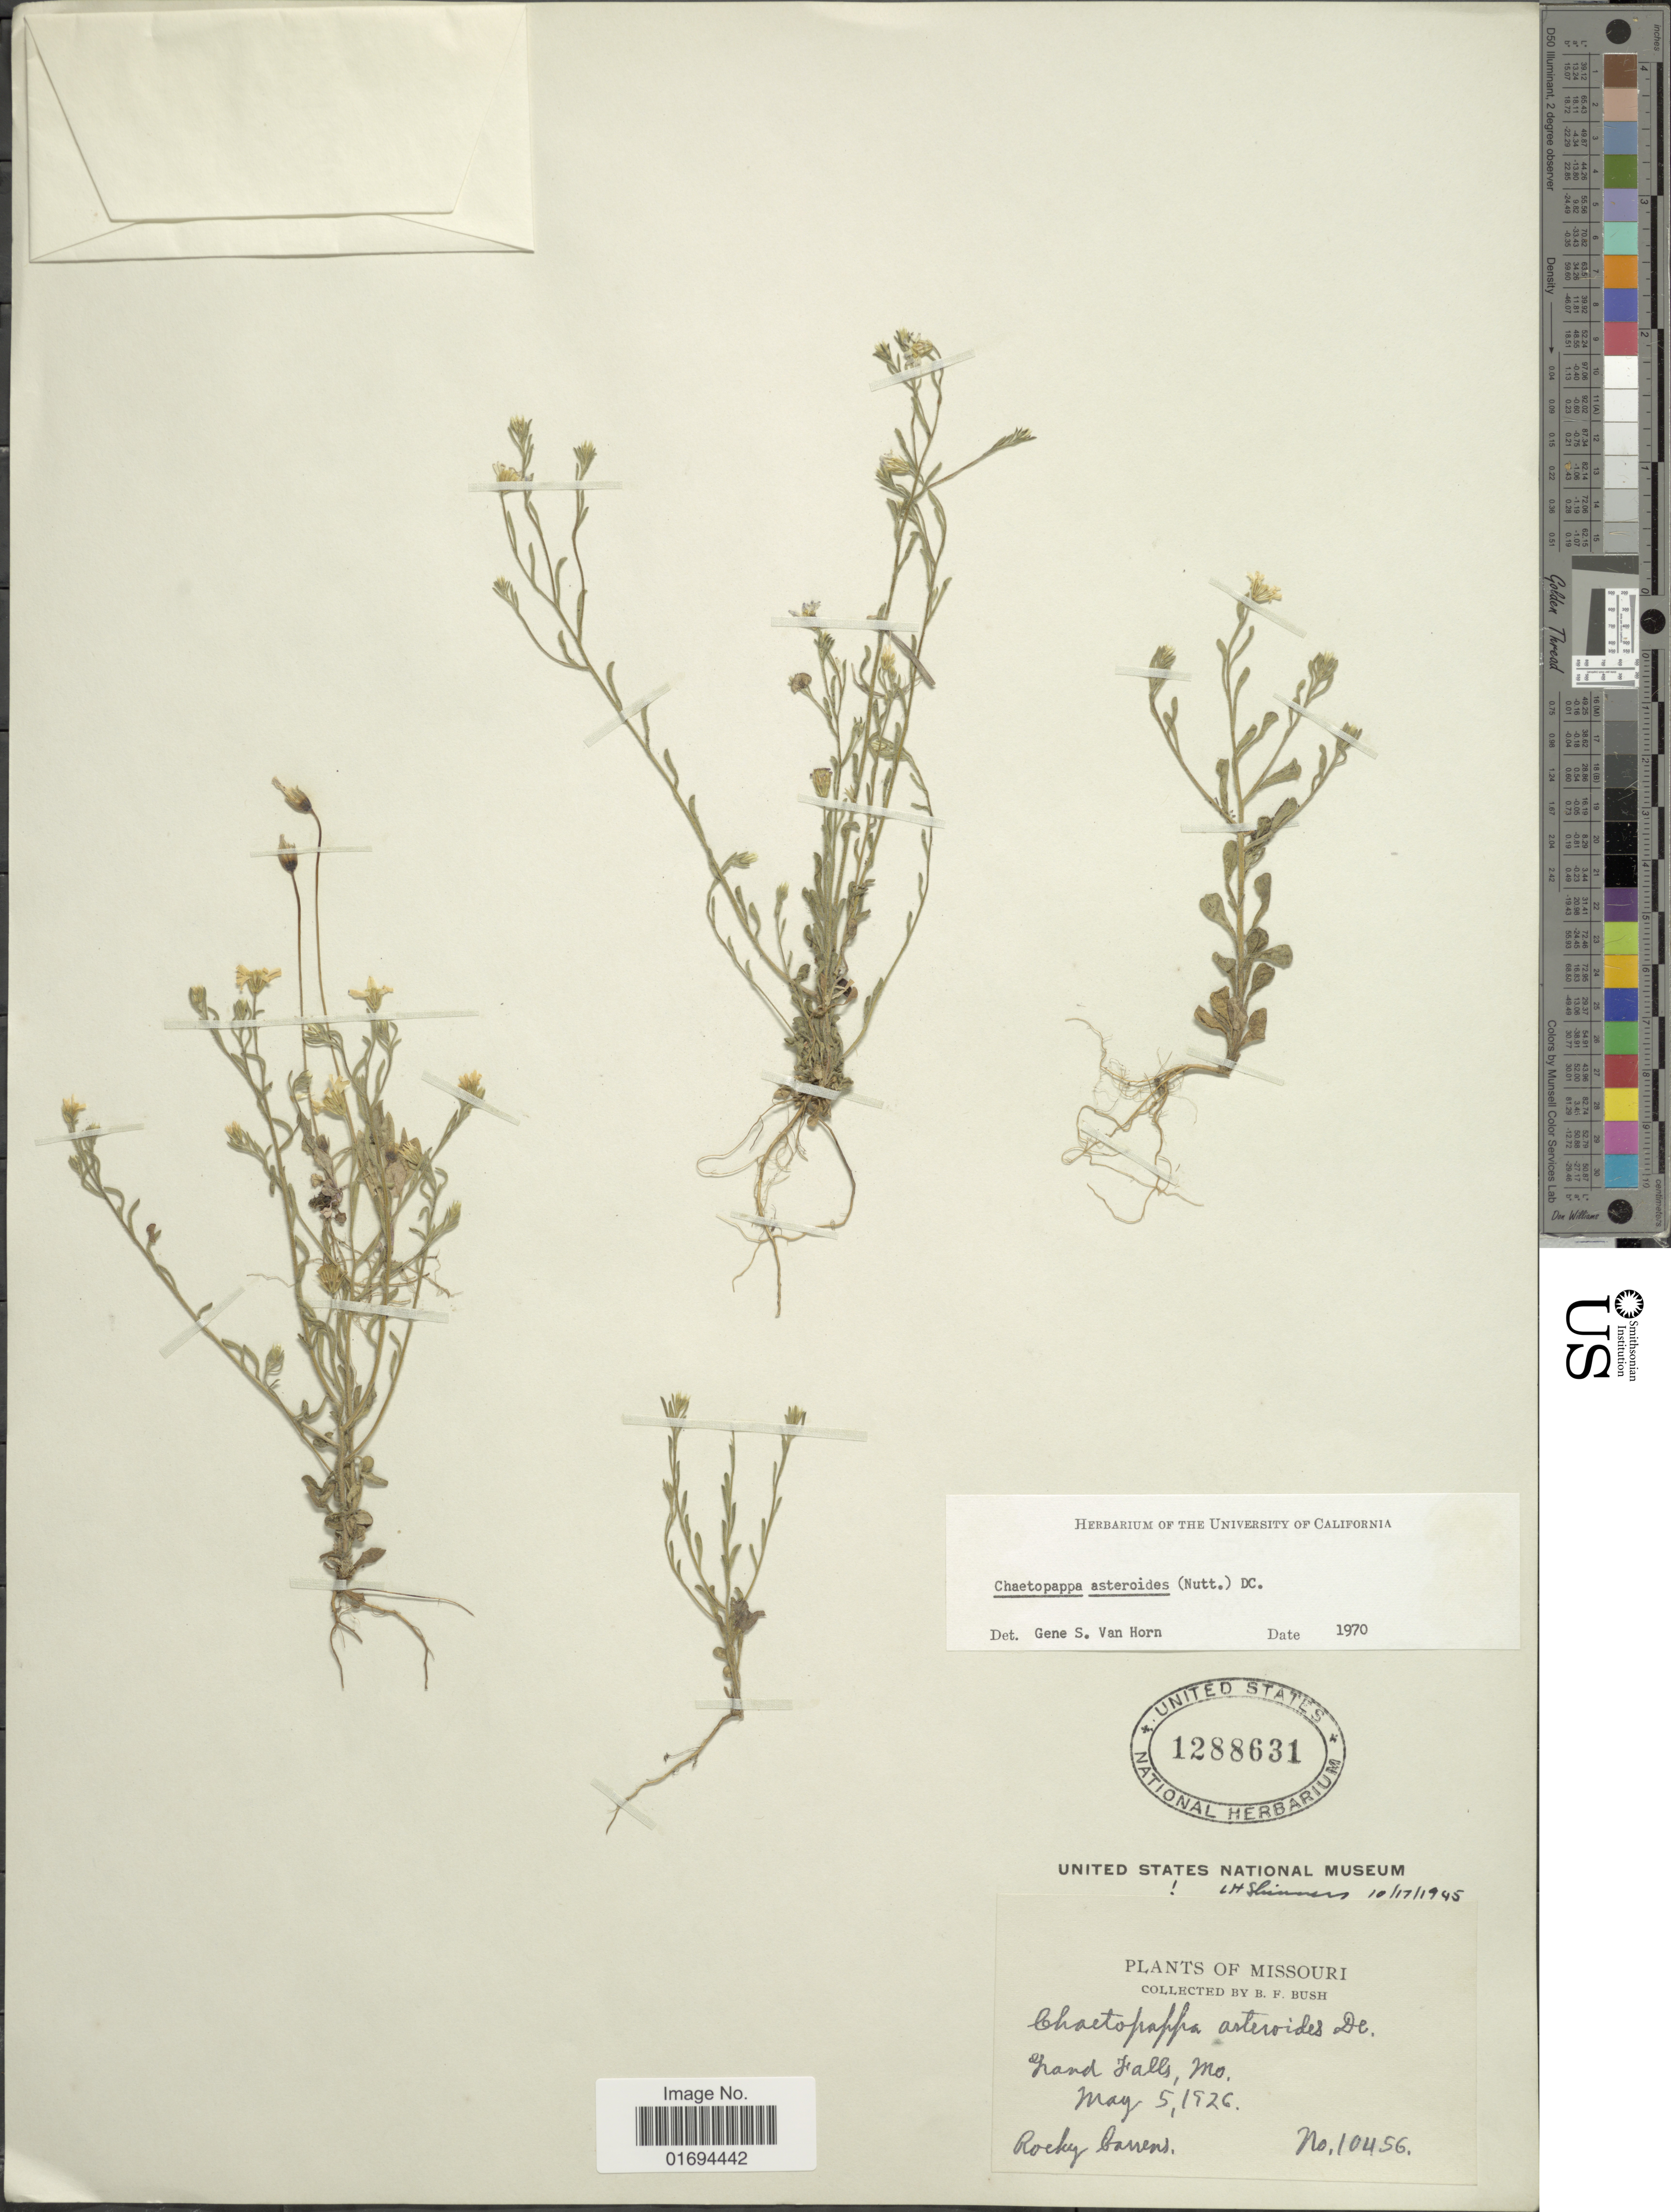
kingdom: Plantae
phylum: Tracheophyta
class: Magnoliopsida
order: Asterales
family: Asteraceae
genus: Chaetopappa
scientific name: Chaetopappa asteroides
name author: (Nutt.) DC.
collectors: B. F. Bush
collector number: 10456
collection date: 1926-05-05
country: United States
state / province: Missouri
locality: Grand Falls, Mo.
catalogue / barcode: US 1288631